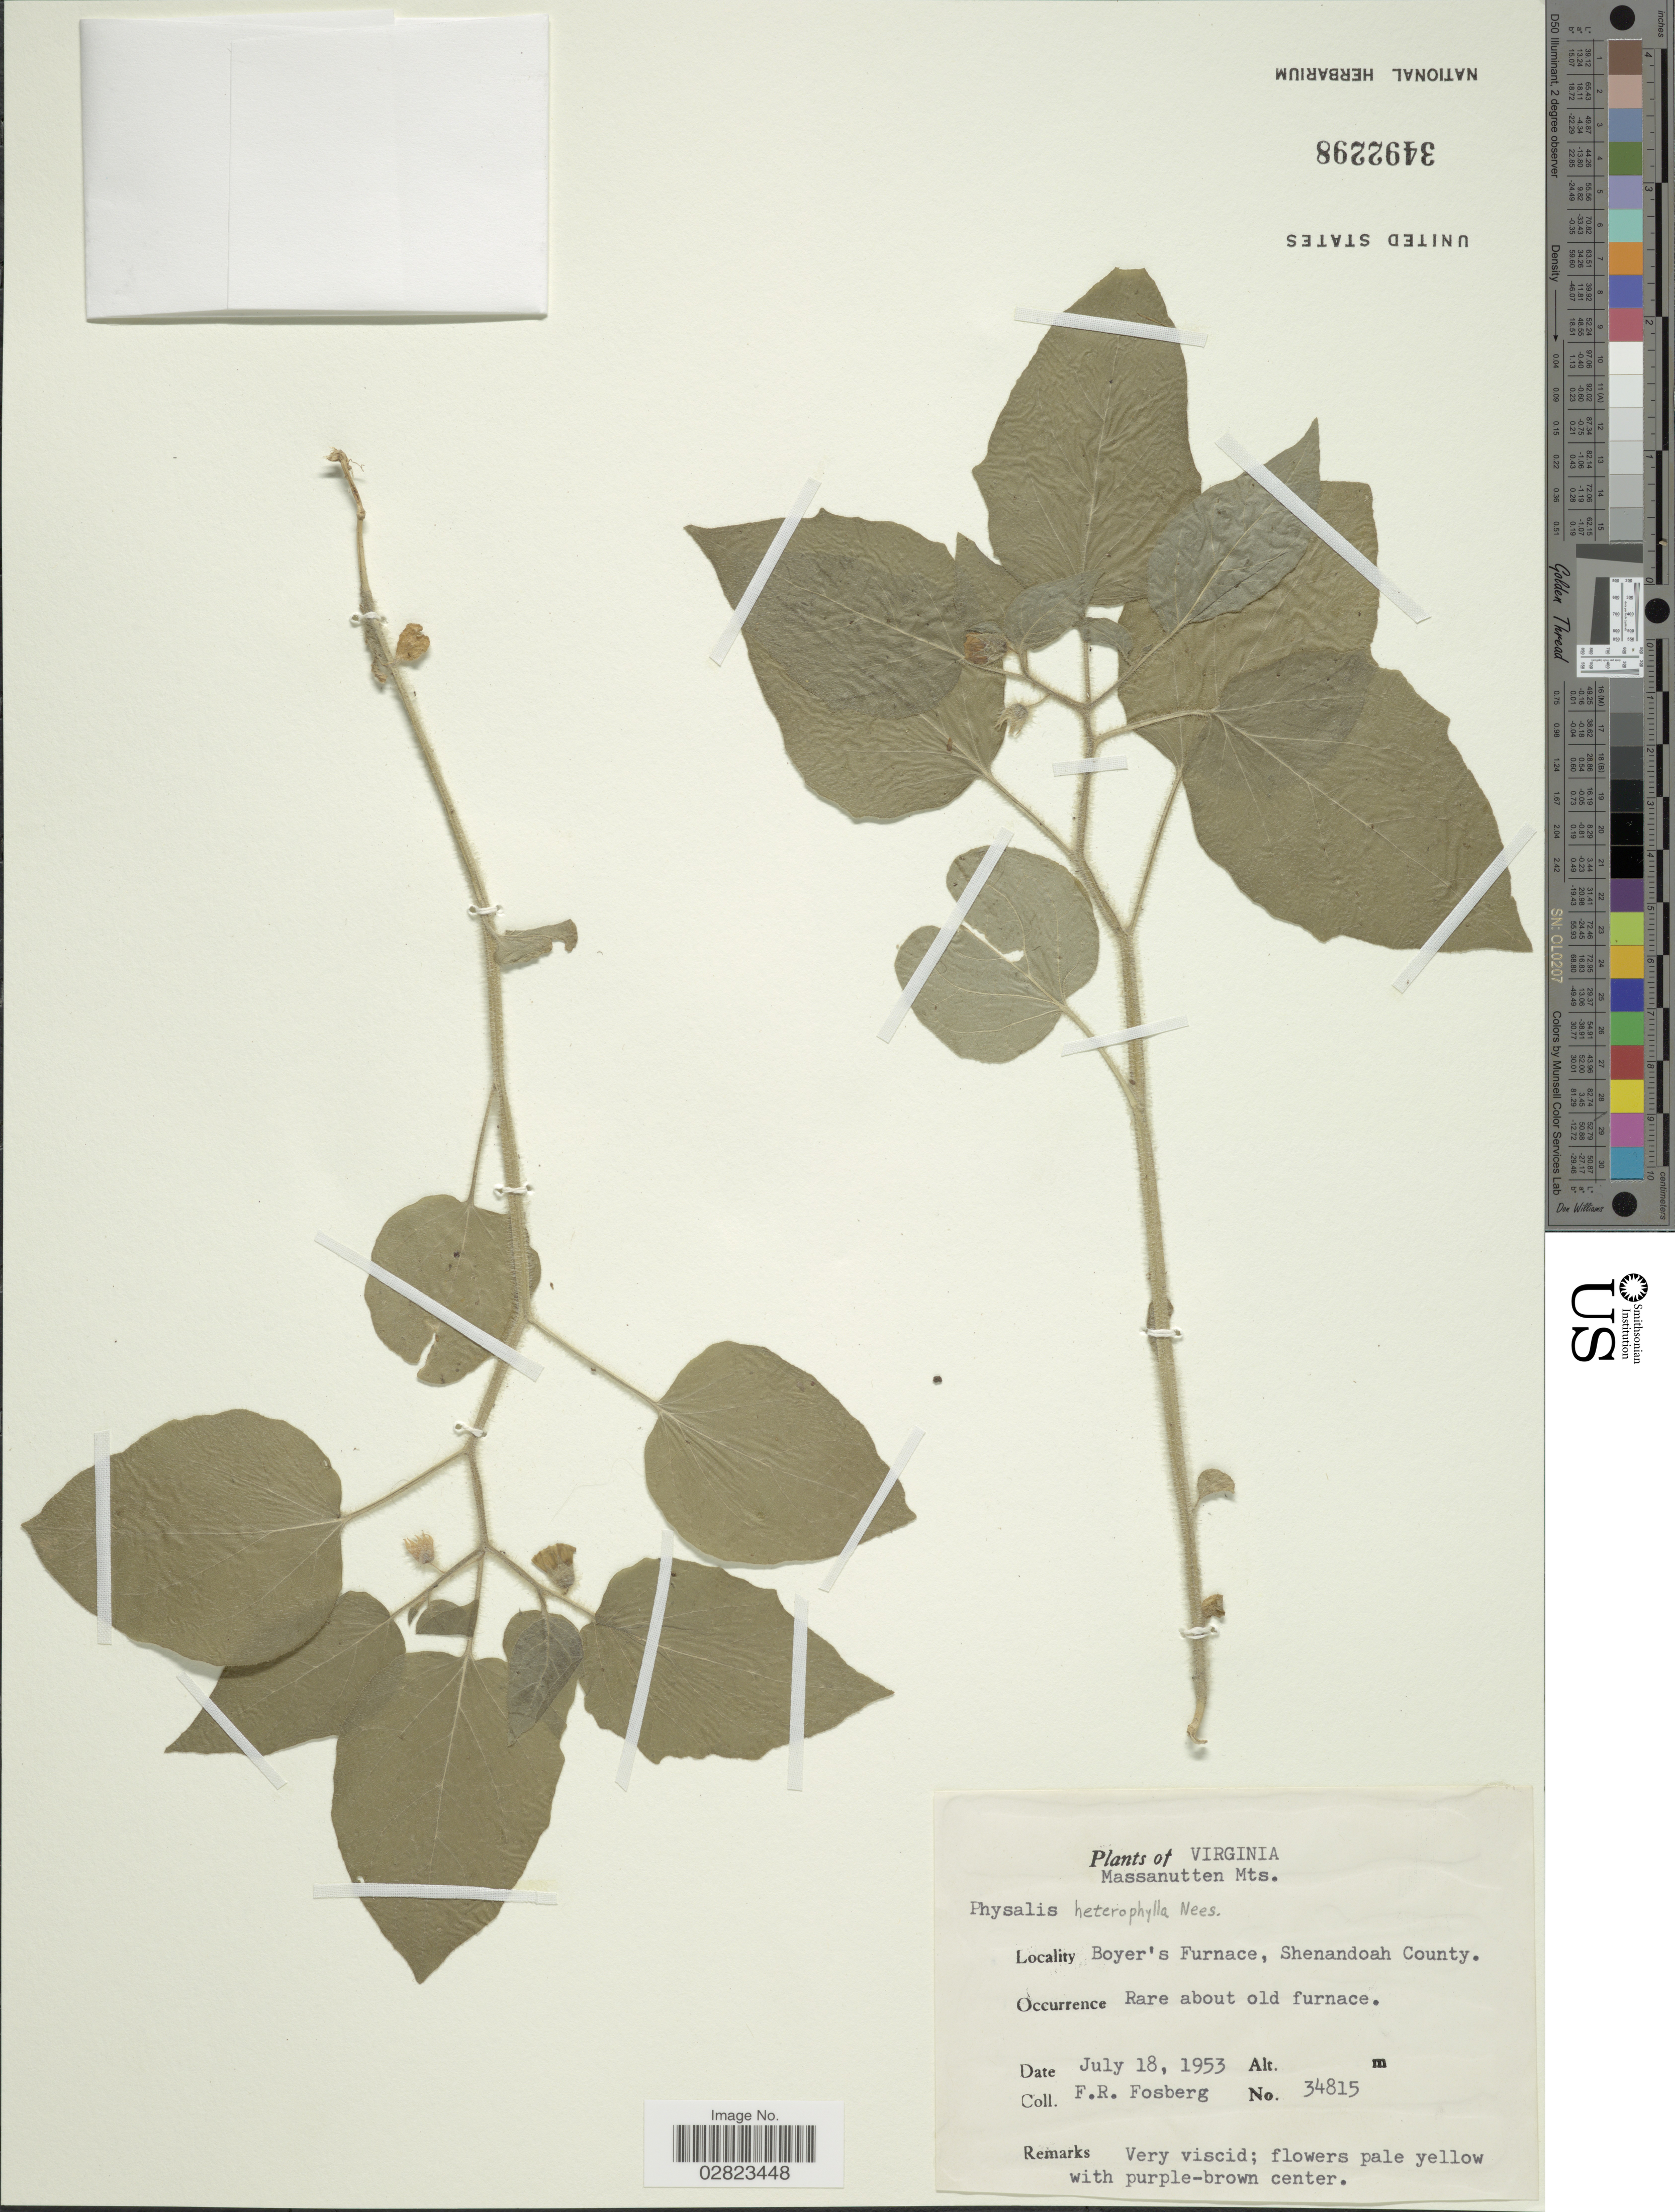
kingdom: Plantae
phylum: Tracheophyta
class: Magnoliopsida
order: Solanales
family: Solanaceae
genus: Physalis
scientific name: Physalis heterophylla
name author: Nees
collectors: F. R. Fosberg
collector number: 34815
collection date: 1953-07-18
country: United States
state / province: Virginia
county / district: Shenandoah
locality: Massanutten Mts. Boyer's Furnace, Shenandoah County.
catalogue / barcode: US 3492298